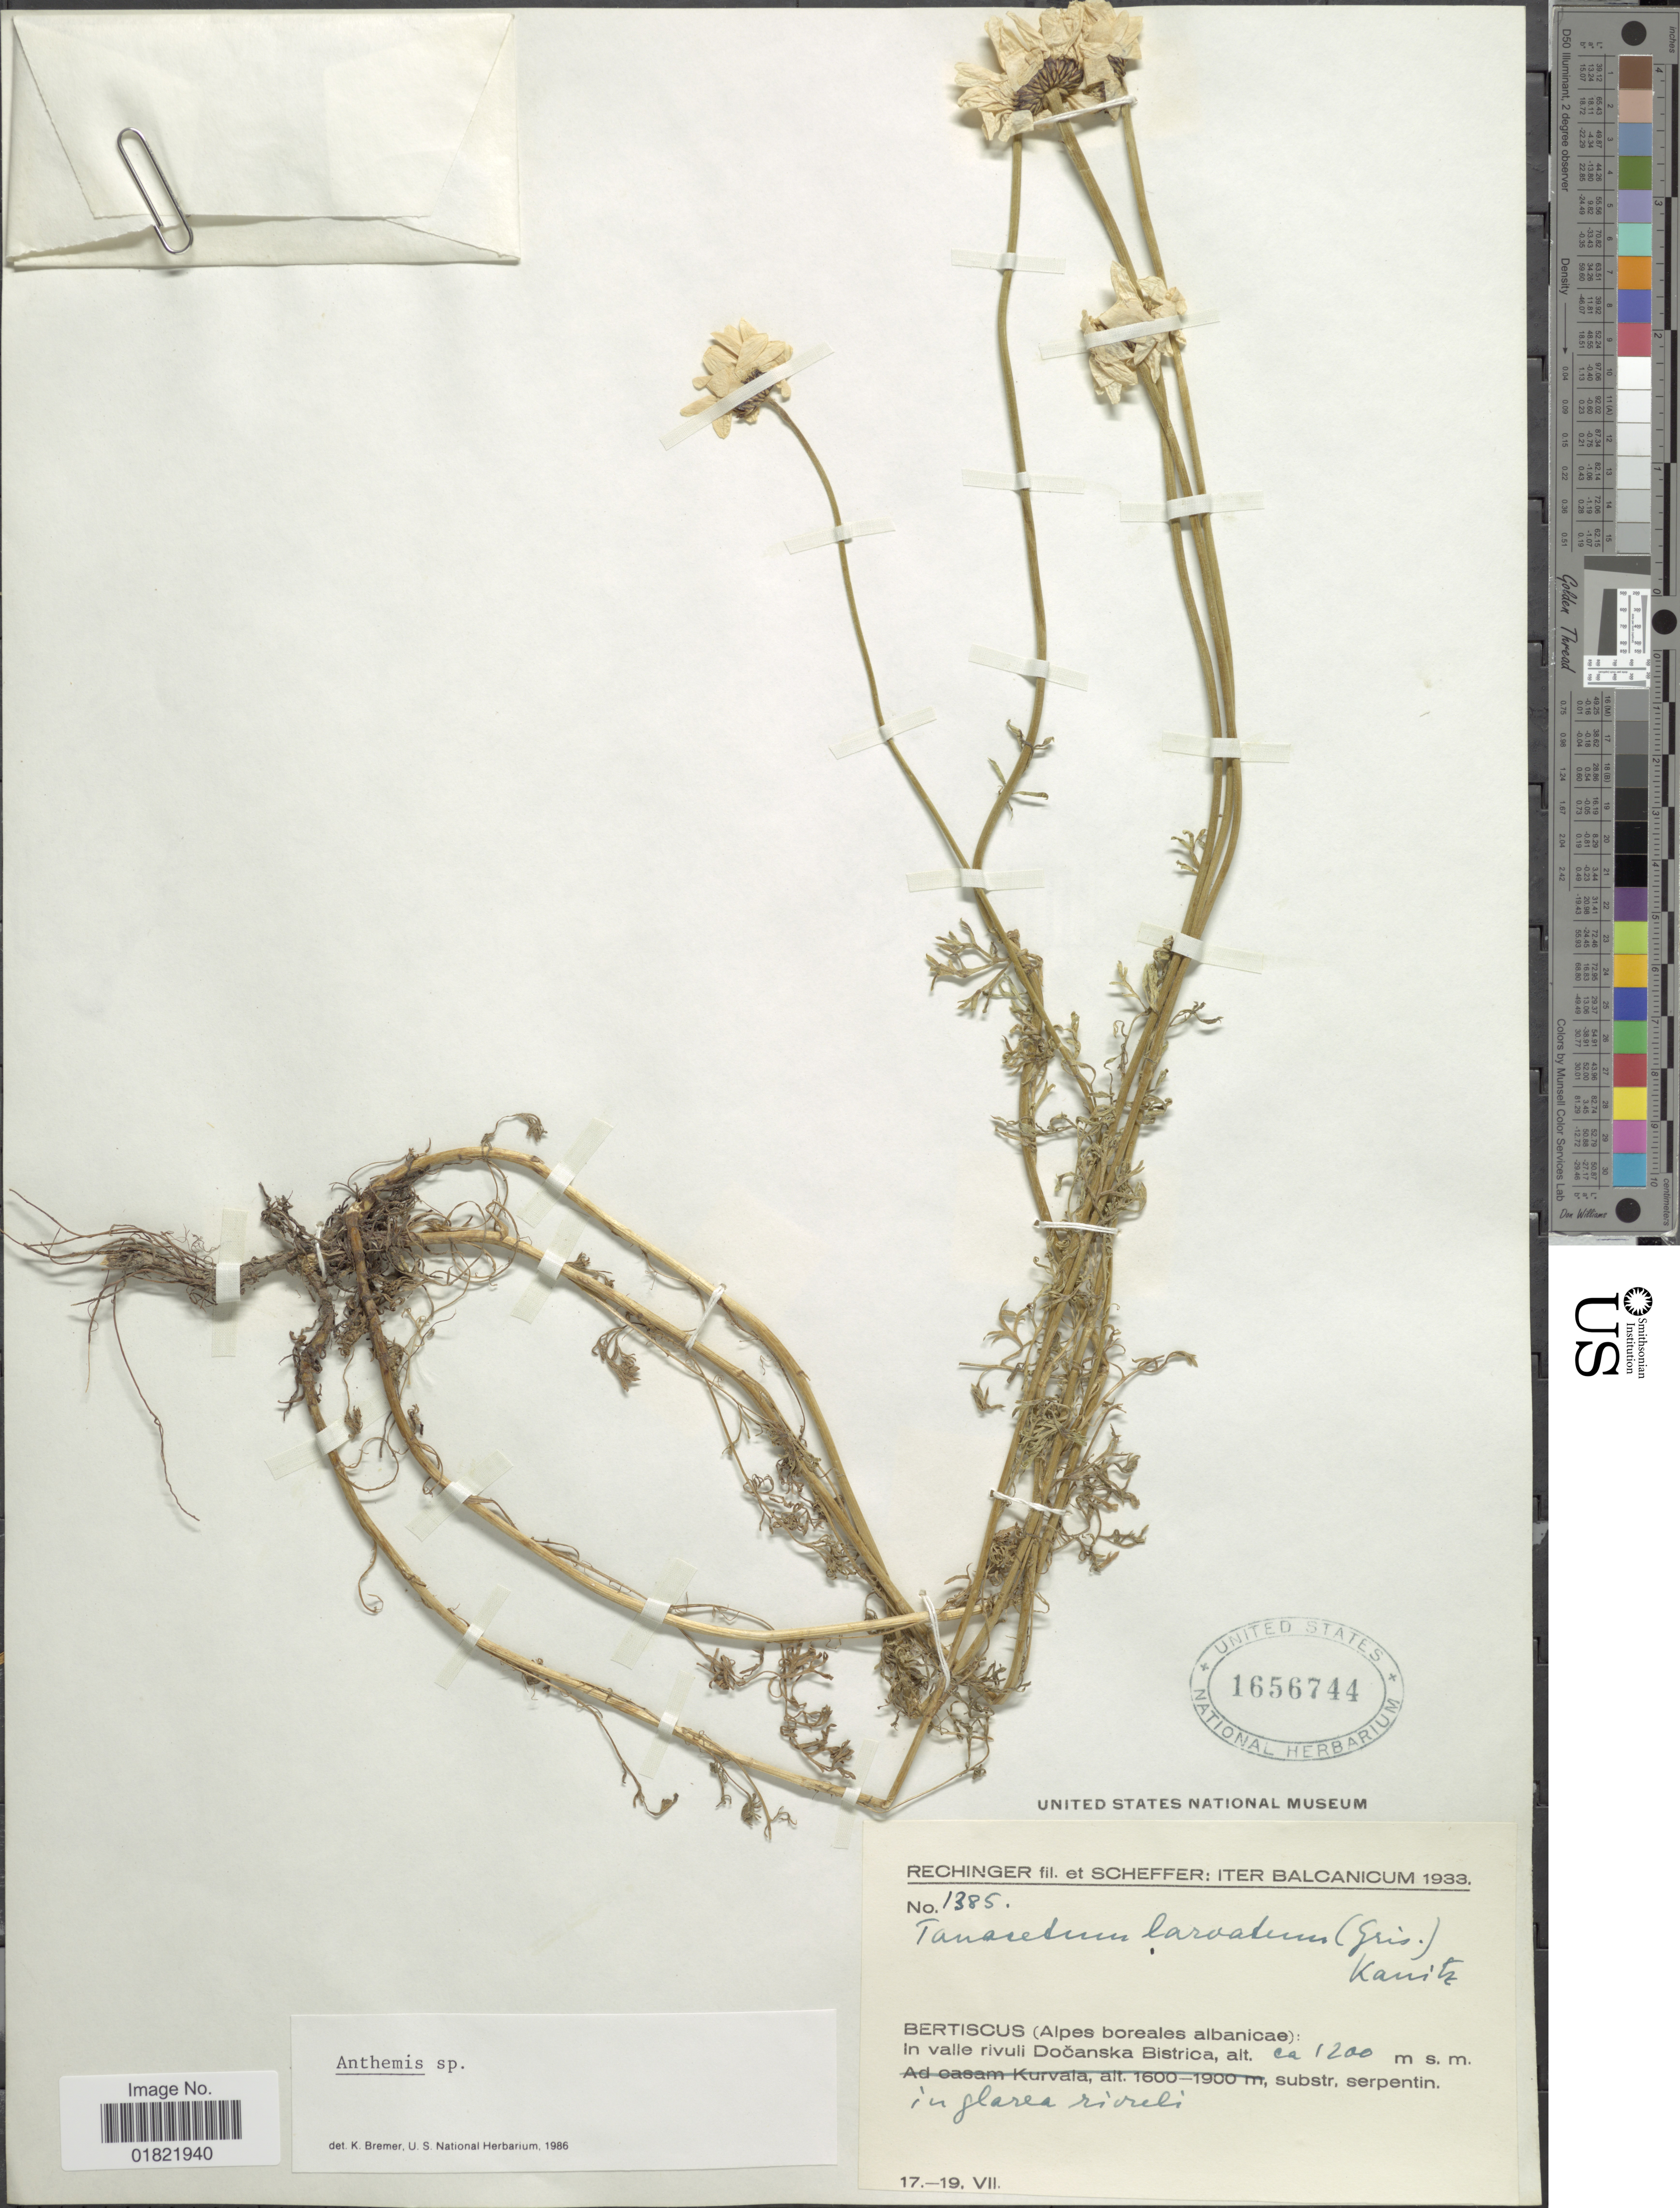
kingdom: Plantae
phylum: Tracheophyta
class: Magnoliopsida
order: Asterales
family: Asteraceae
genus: Anthemis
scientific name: Anthemis sp.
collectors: -- Rechinger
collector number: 1385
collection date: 1933-07-17/1933-07-19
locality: Bertiscus (Alpes boreales albanicae): in valle rivuli Docanska Bistrica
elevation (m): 1200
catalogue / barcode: US 1656744